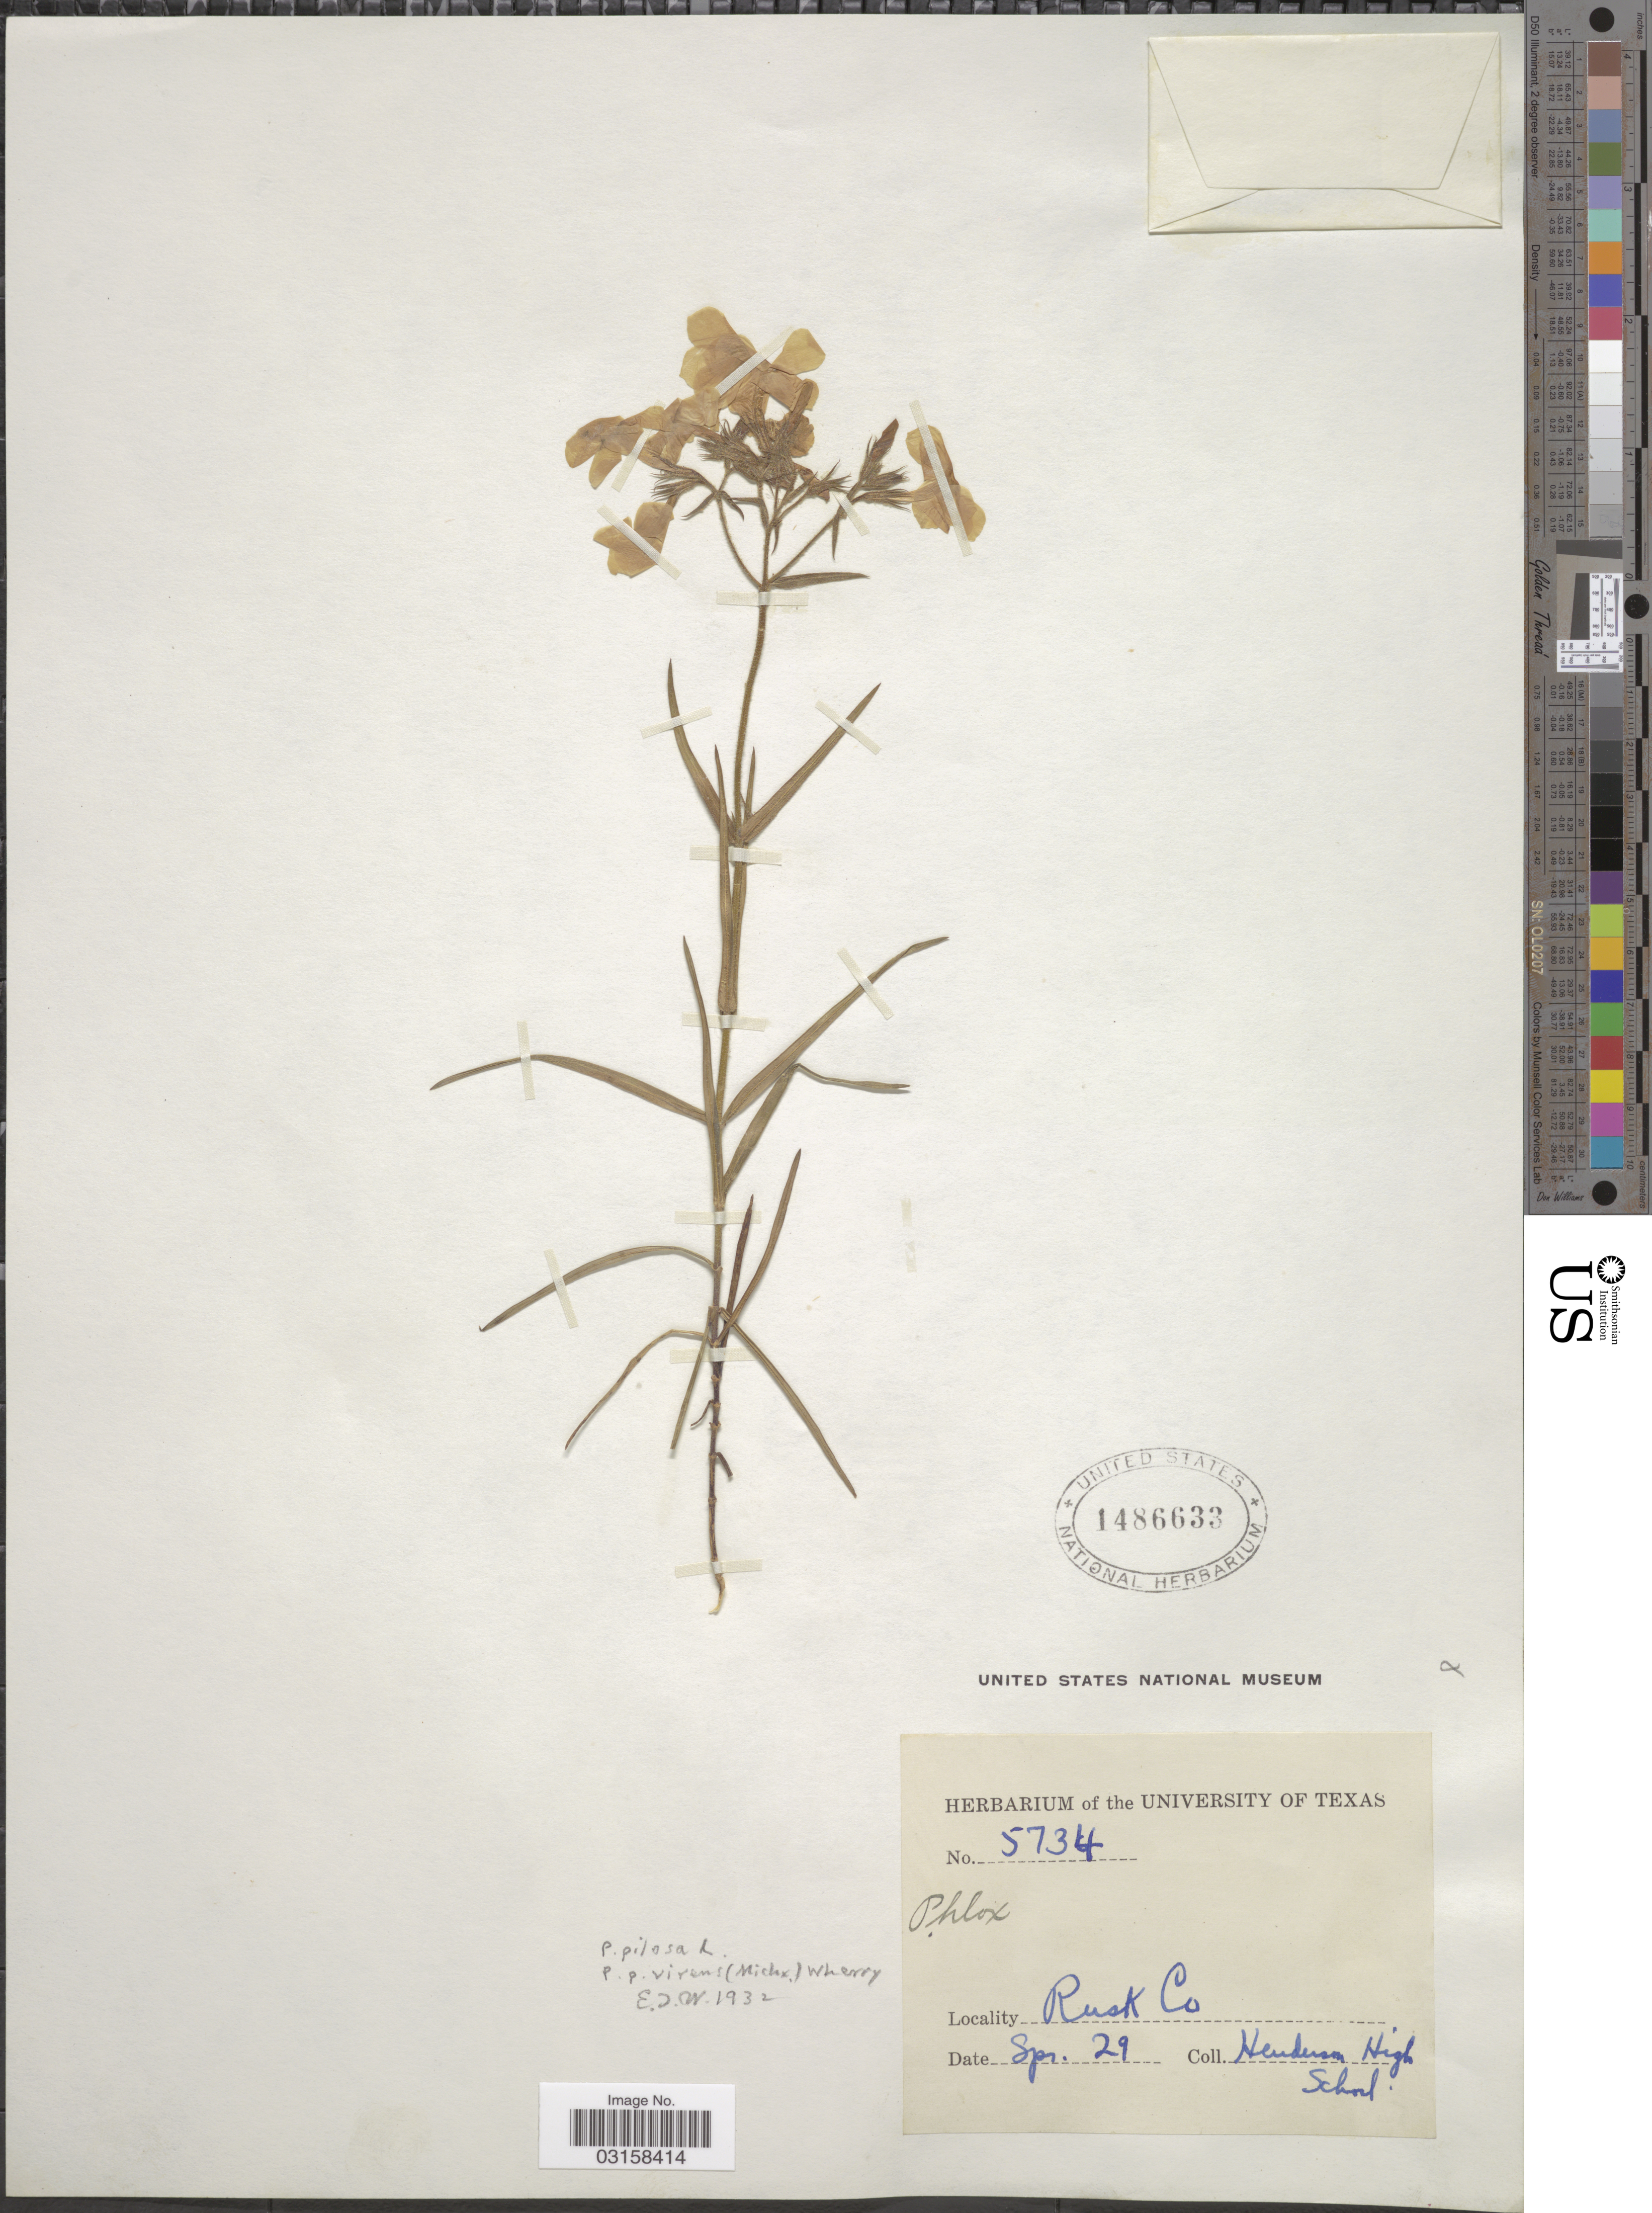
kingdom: Plantae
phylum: Tracheophyta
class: Magnoliopsida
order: Ericales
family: Polemoniaceae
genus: Phlox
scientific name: Phlox pilosa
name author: L.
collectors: Henderson High School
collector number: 5734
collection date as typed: Spr. 29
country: United States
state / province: Texas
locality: Rusk Co.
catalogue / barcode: US 1486633